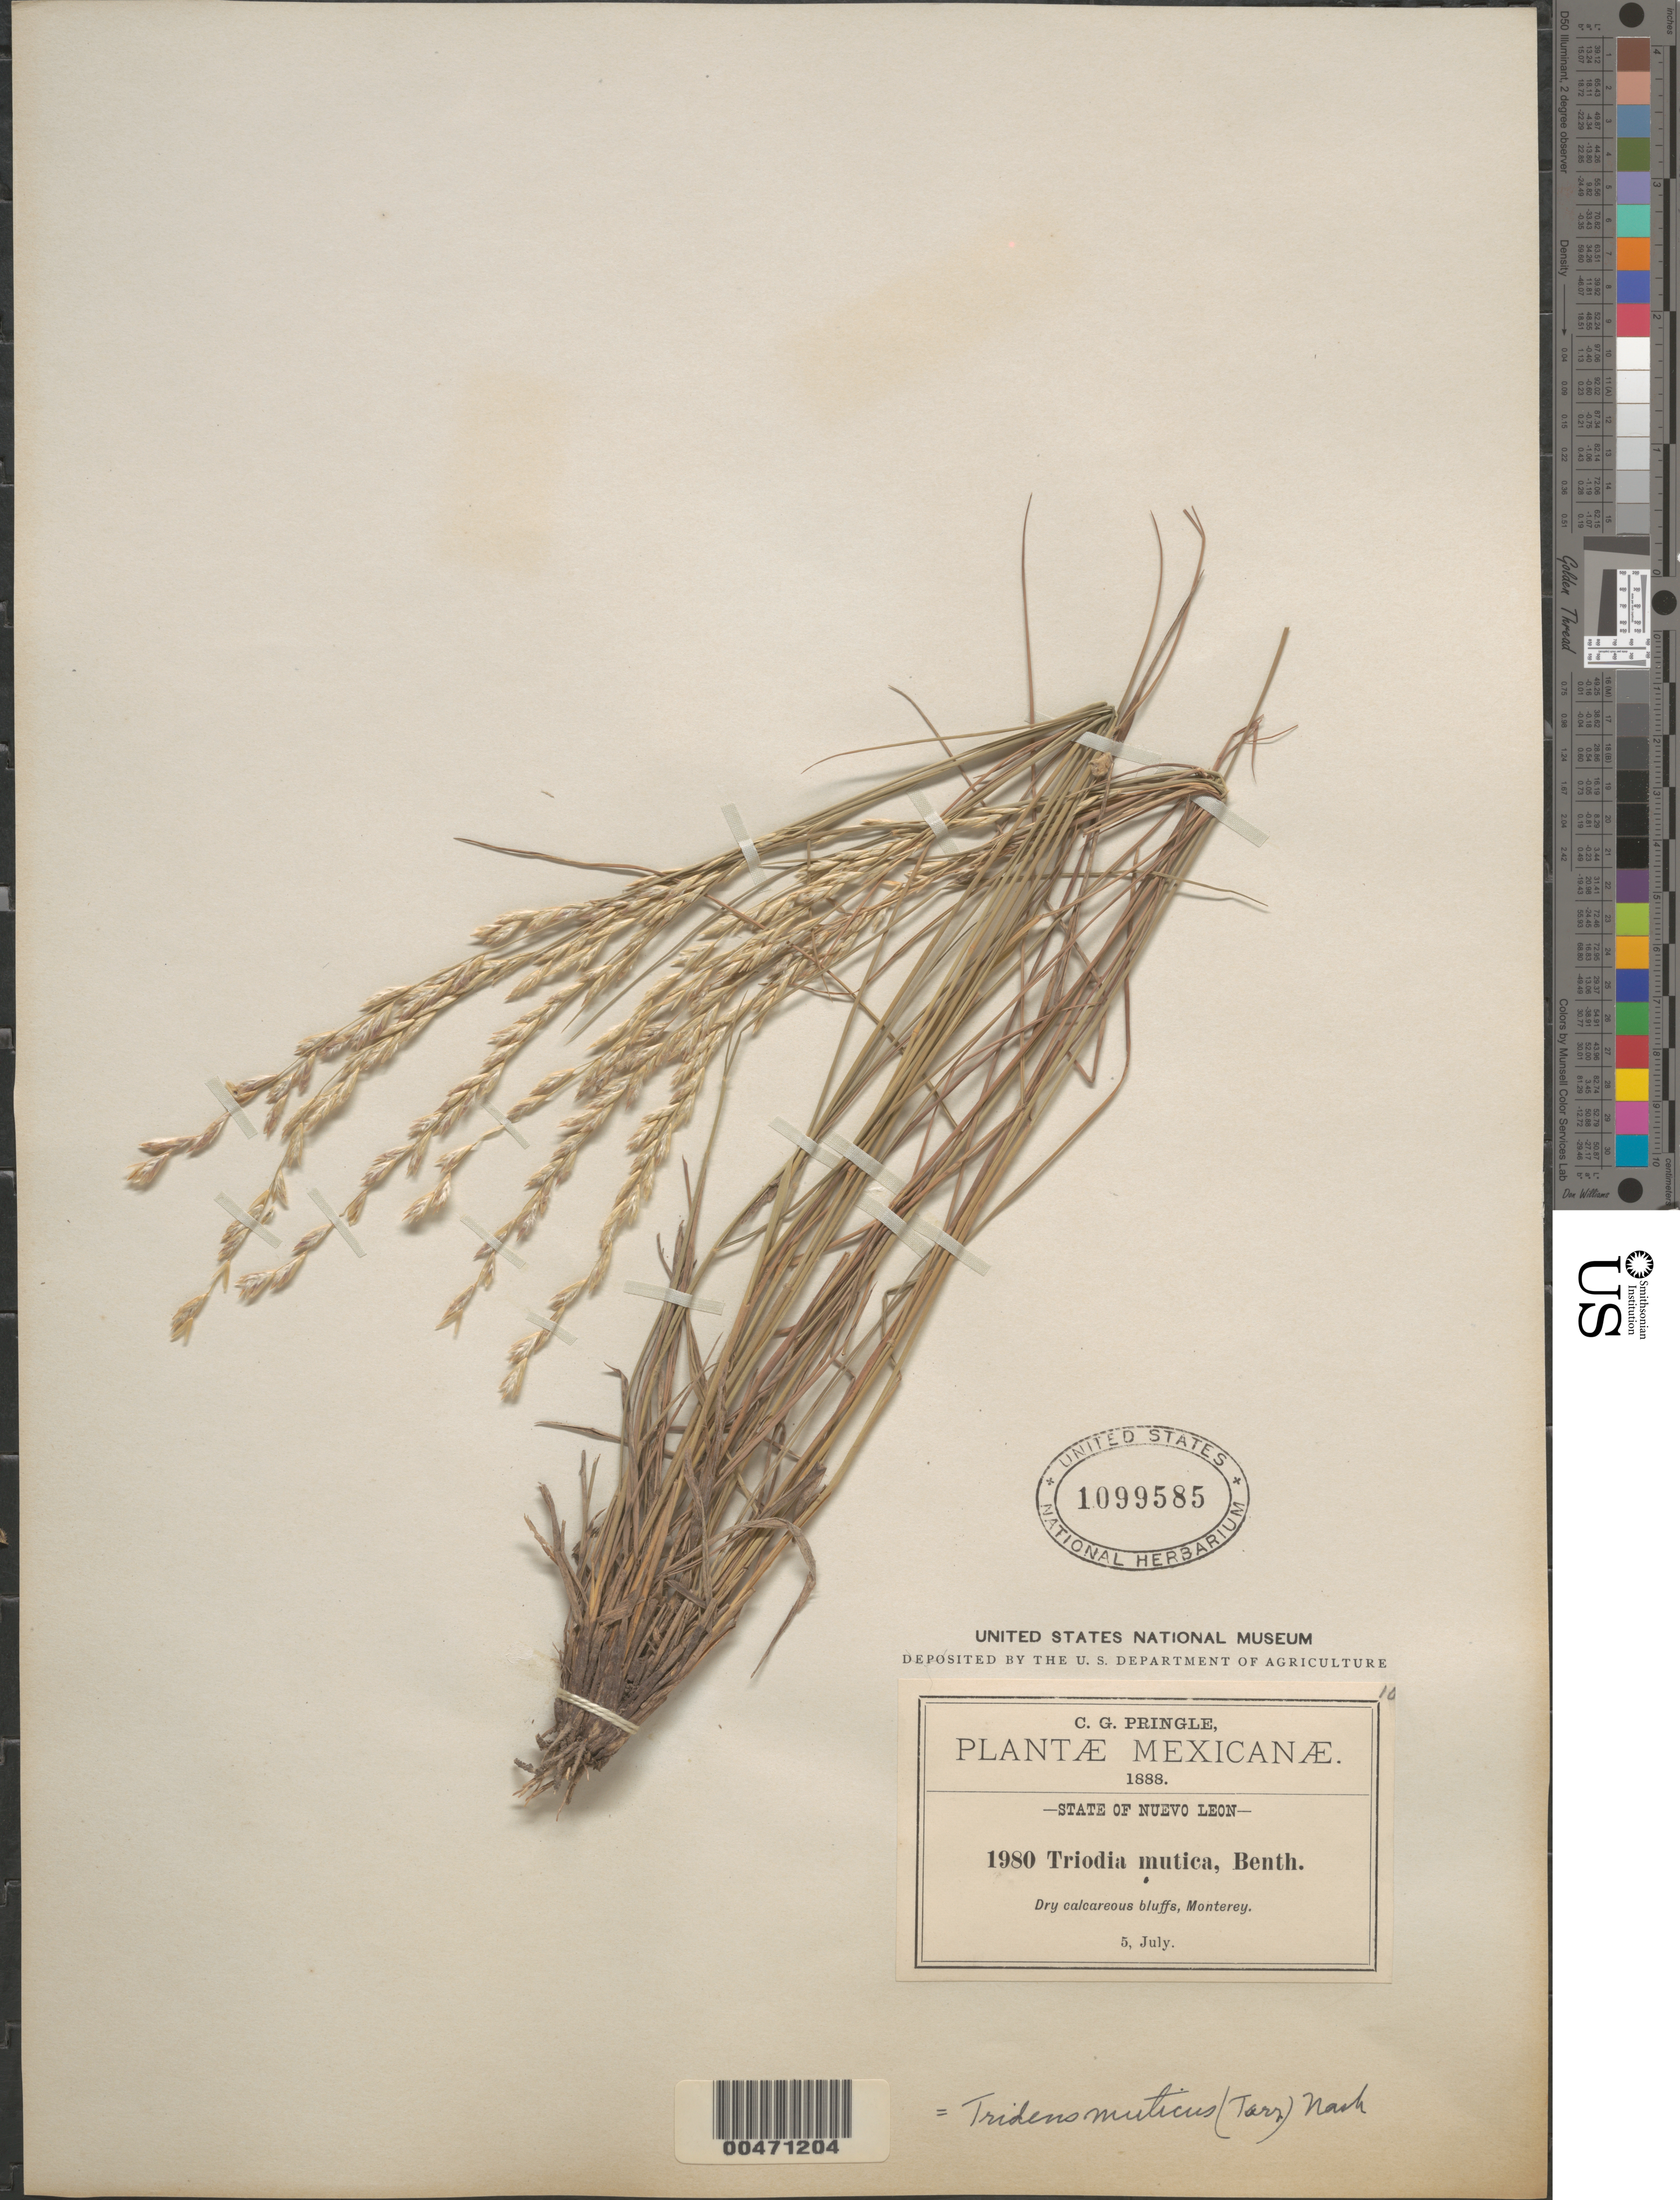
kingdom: Plantae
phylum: Tracheophyta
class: Liliopsida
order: Poales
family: Poaceae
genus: Tridens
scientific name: Tridens muticus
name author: (Torr.) Nash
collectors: C. G. Pringle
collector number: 1980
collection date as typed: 5 Jul 1888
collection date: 1888-07-05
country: Mexico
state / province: Nuevo León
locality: Monterrey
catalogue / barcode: US 1099585